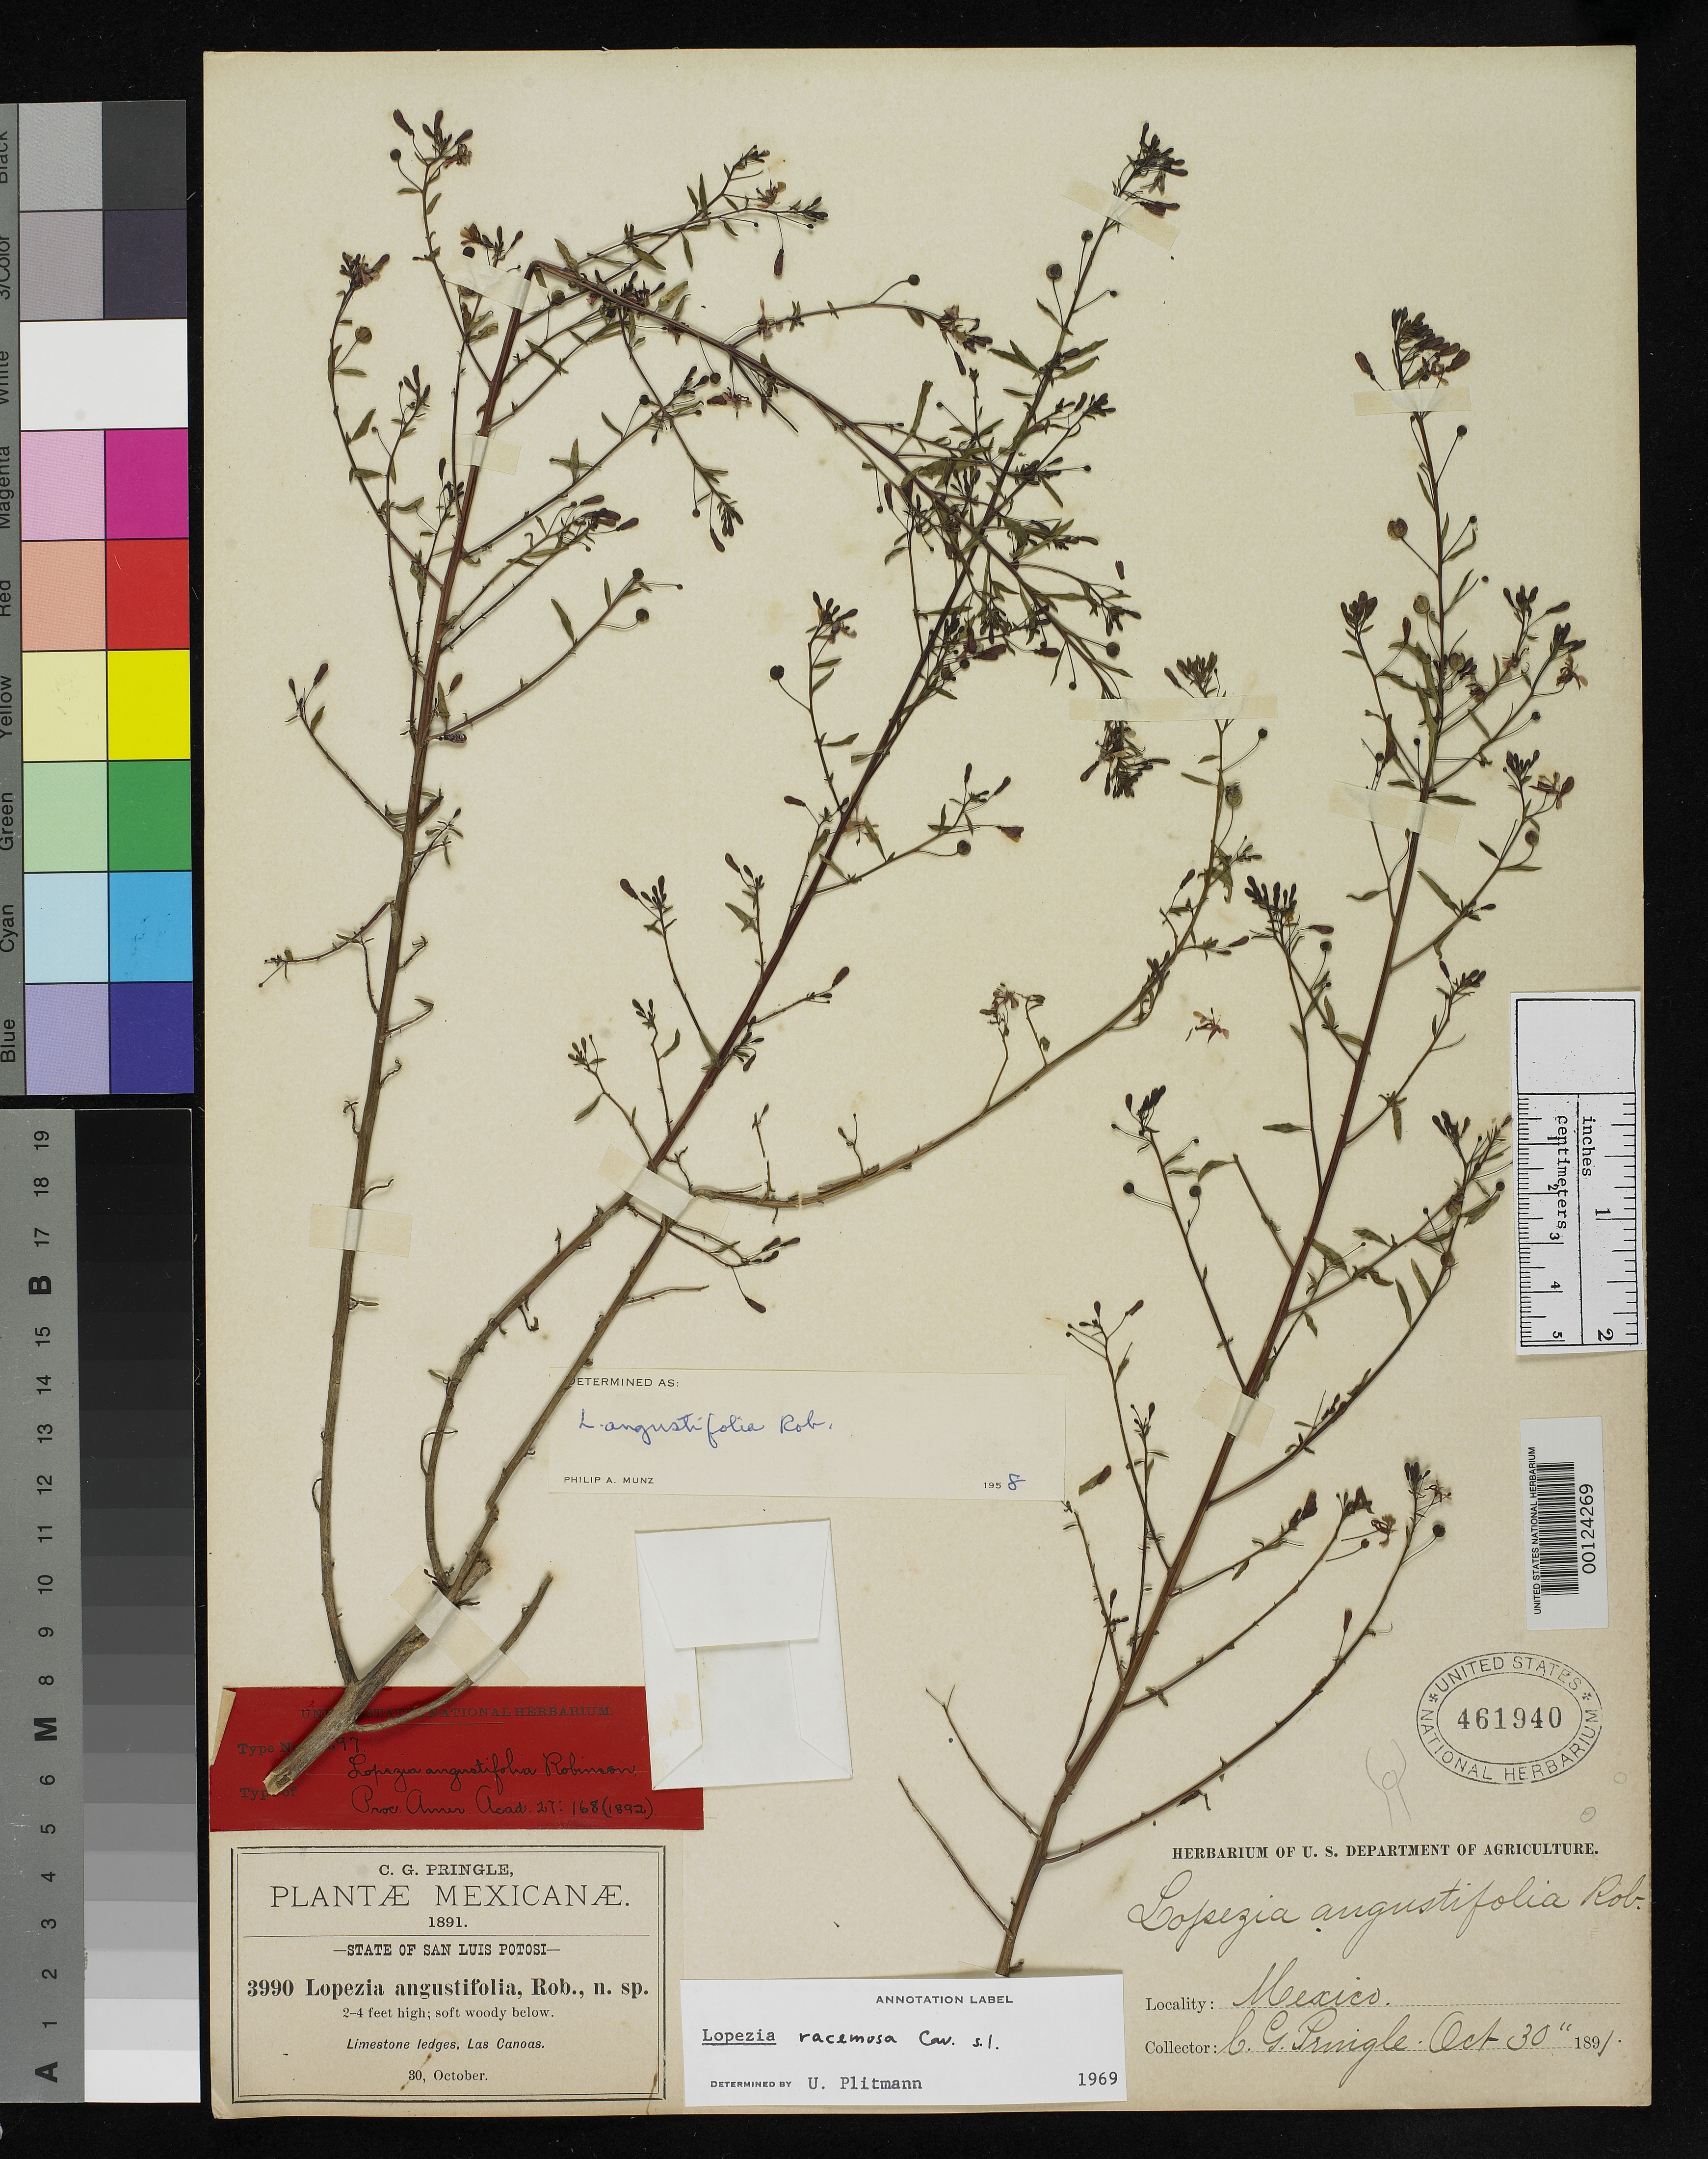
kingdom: Plantae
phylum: Tracheophyta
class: Magnoliopsida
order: Myrtales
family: Onagraceae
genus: Lopezia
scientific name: Lopezia angustifolia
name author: B.L. Rob.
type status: Isotype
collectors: C. G. Pringle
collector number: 3990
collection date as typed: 30 Oct 1891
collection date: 1891-10-30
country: Mexico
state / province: San Luis Potosi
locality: Las Canoas.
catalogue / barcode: US 461940